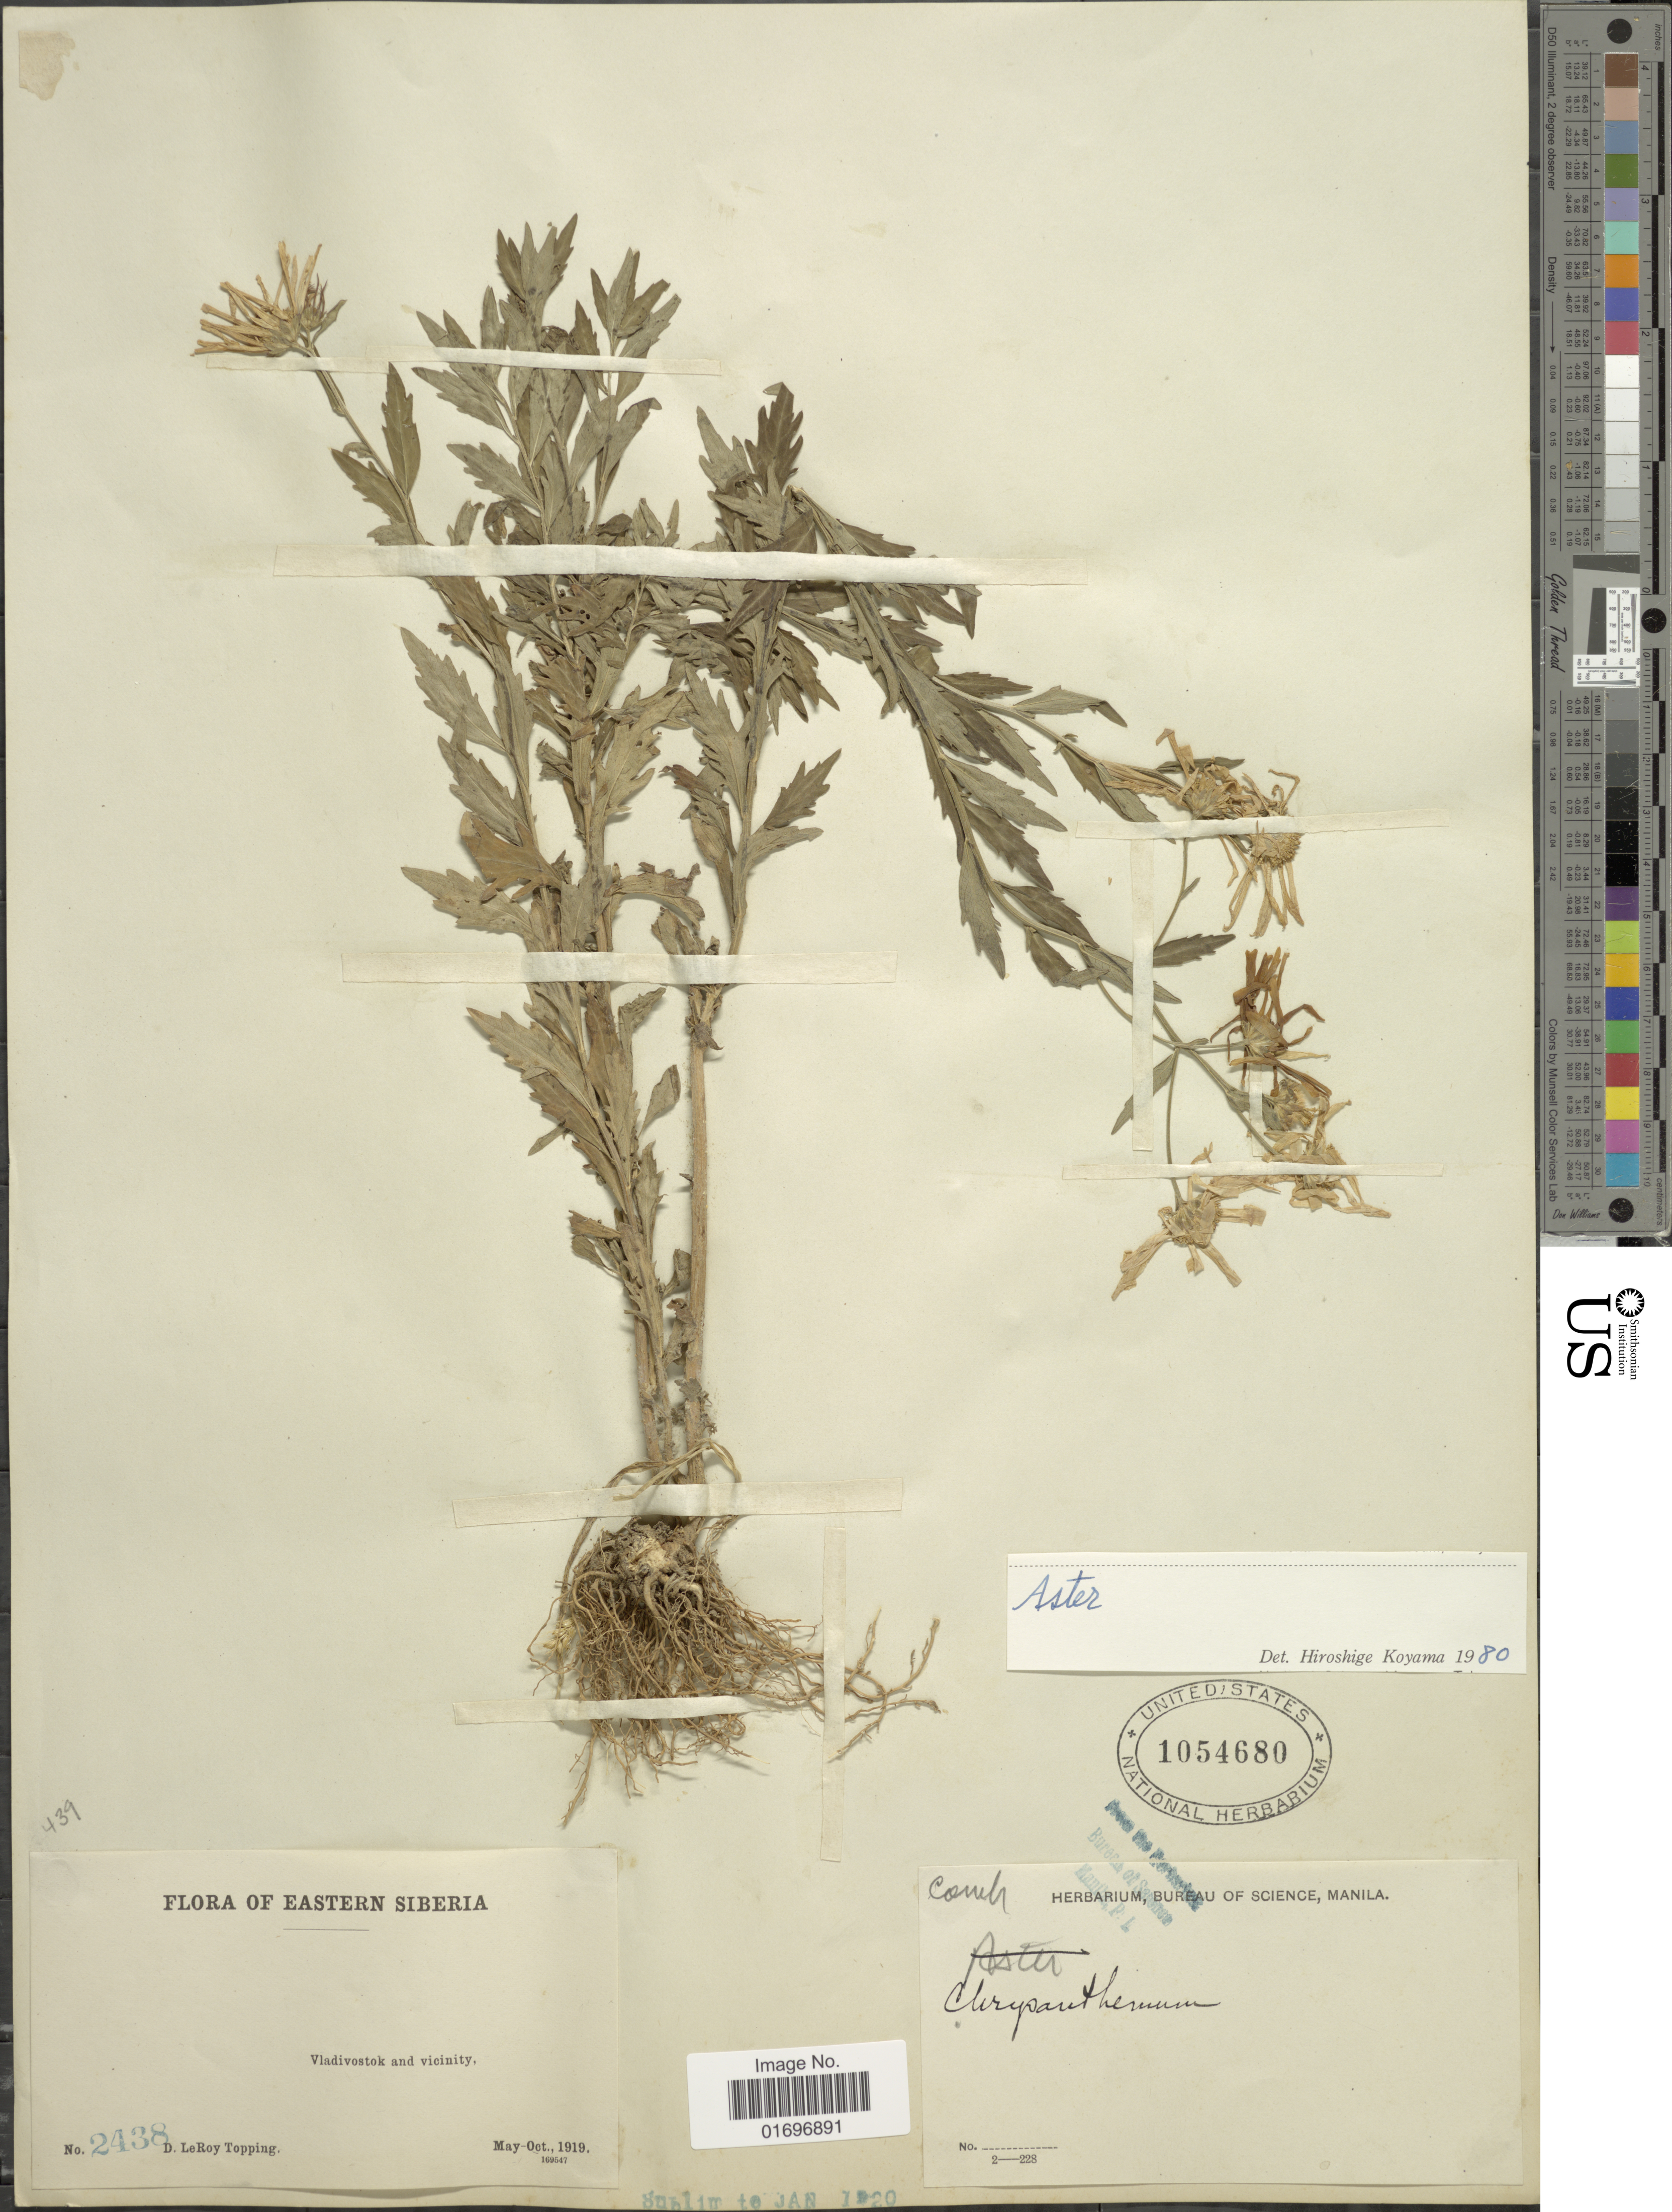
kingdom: Plantae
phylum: Tracheophyta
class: Magnoliopsida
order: Asterales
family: Asteraceae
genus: Aster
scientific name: Aster sp.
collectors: D. L. Topping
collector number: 2438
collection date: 1919-05/1919-10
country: Russian Federation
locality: Eastern Siberia. Vladivostok and vicinity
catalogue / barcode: US 1054680